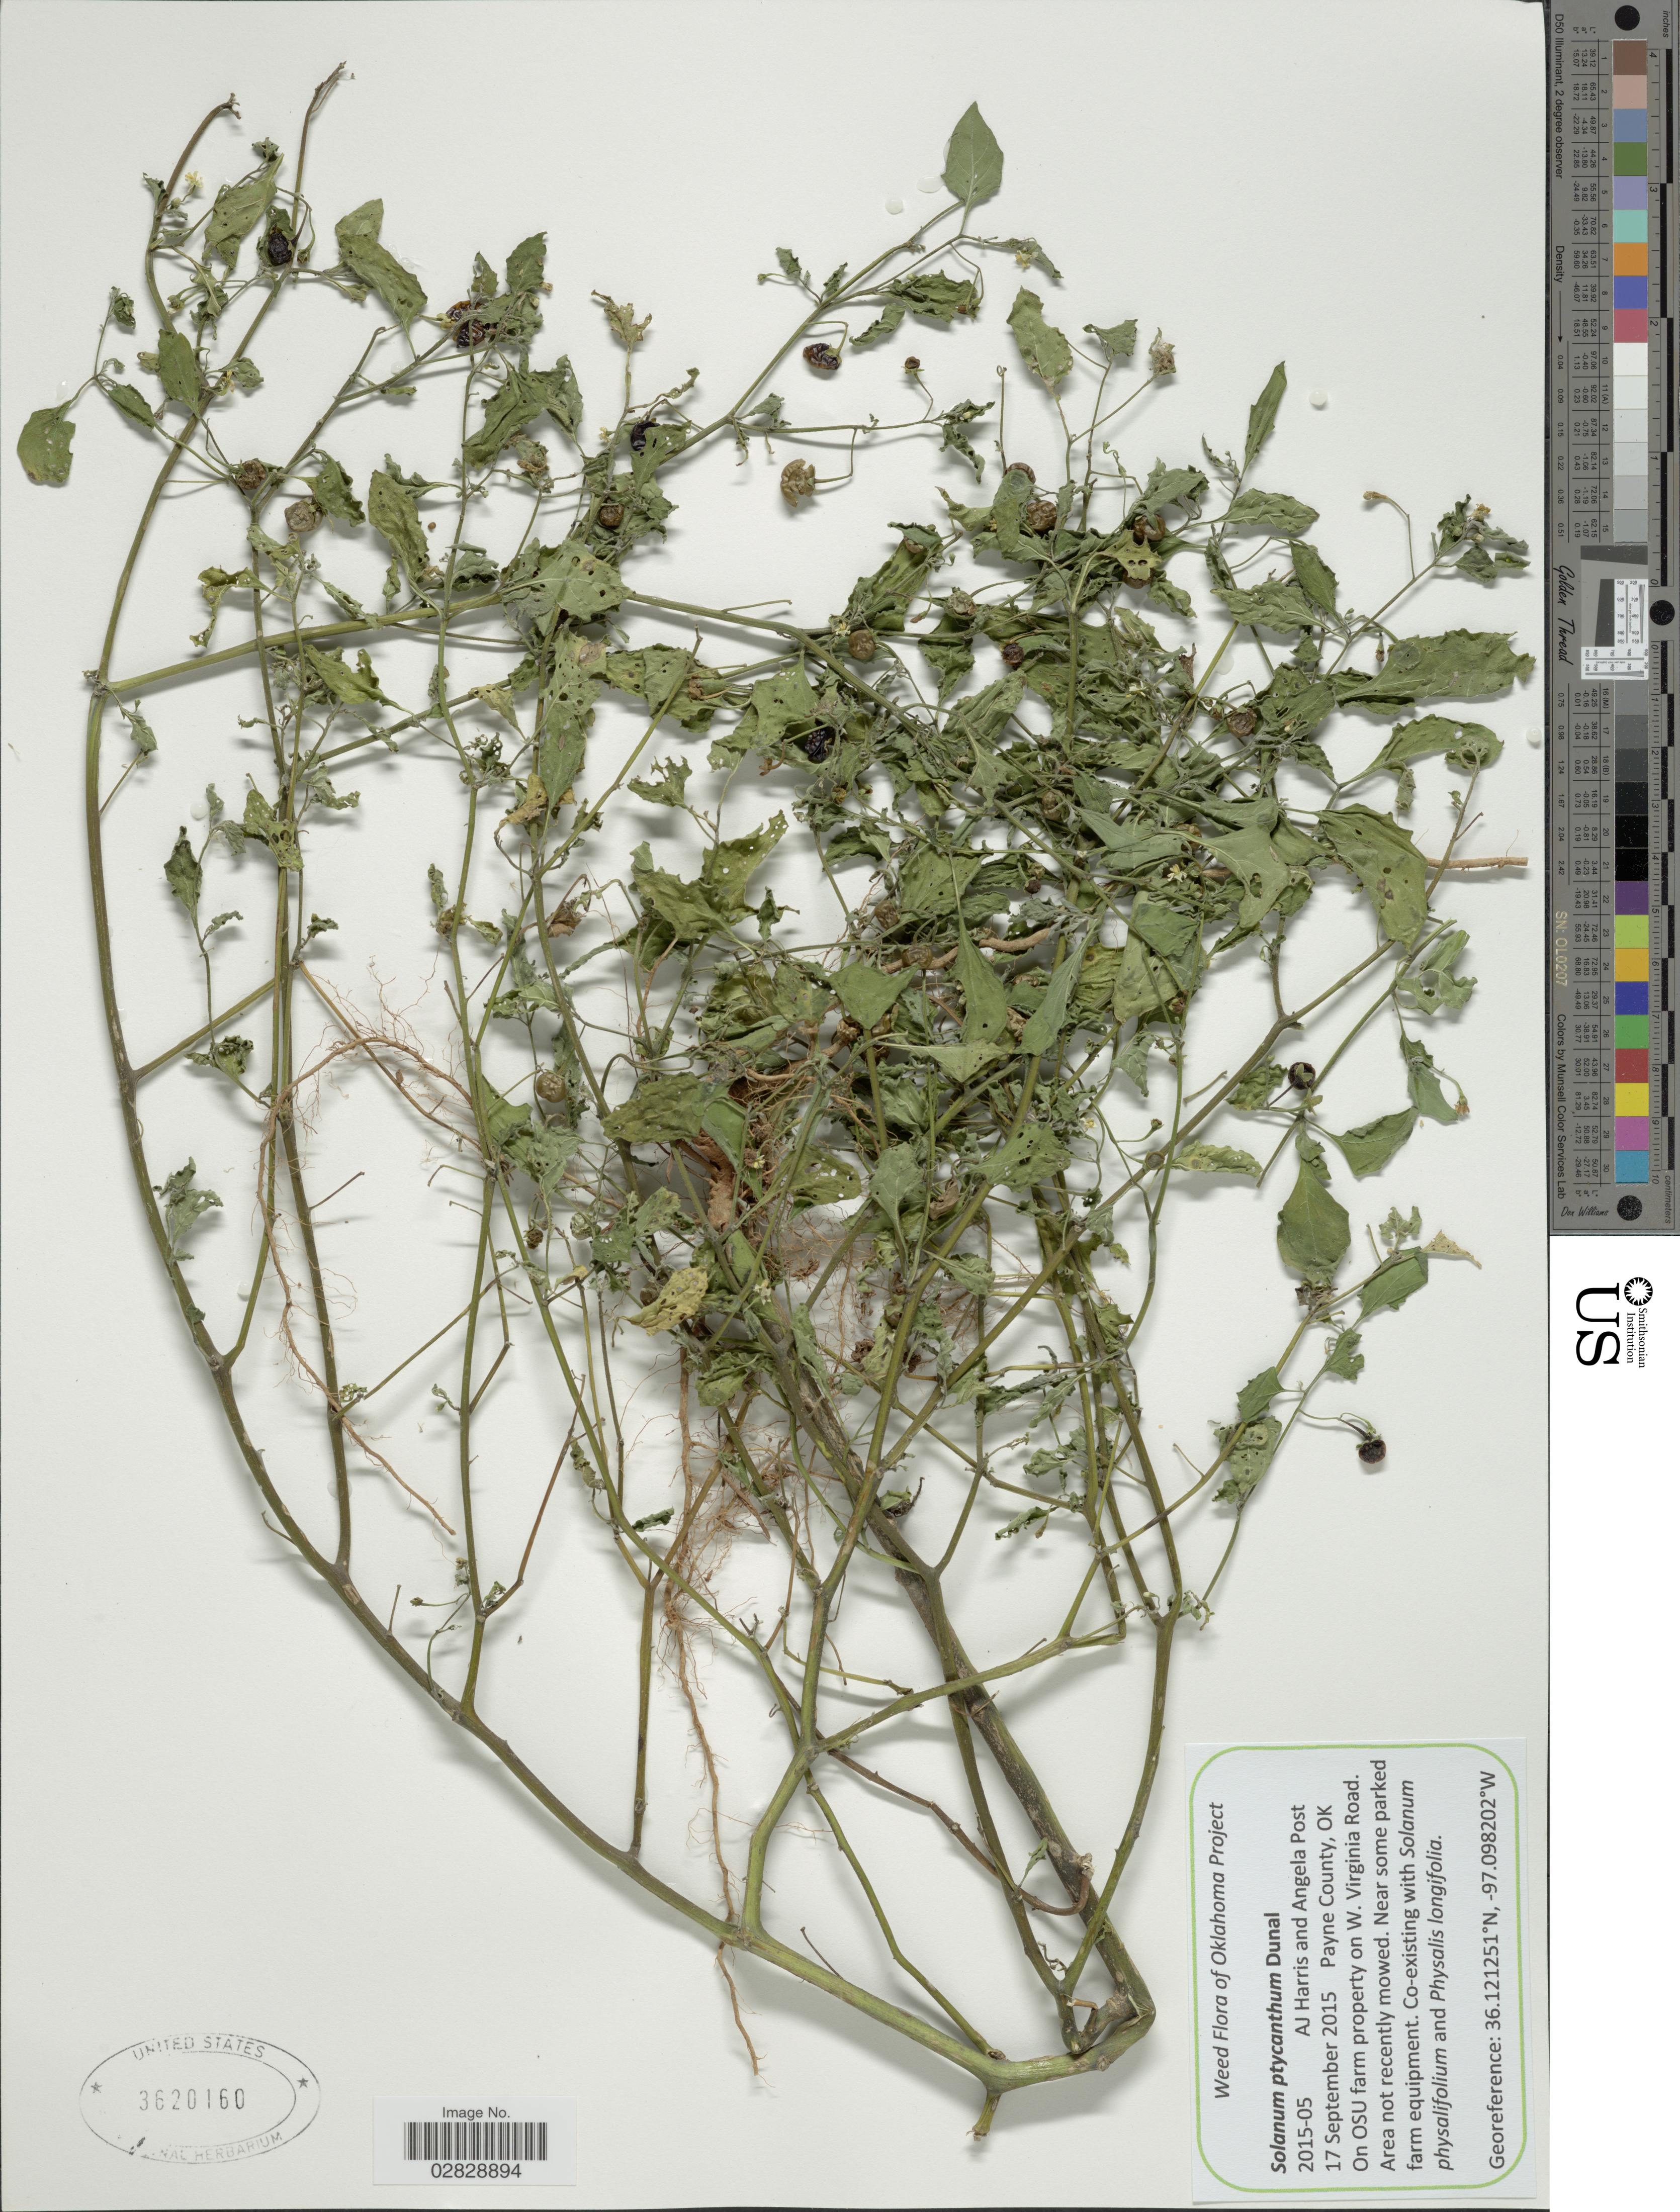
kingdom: Plantae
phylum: Tracheophyta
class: Magnoliopsida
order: Solanales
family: Solanaceae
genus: Solanum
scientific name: Solanum emulans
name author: Raf.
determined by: Knapp, S. D.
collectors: A. J. Harris & A. Post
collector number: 2015-05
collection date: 2015-09-17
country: United States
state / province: Oklahoma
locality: Payne County. On OSU farm property on W. Virginia Road.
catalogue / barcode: US 3620160